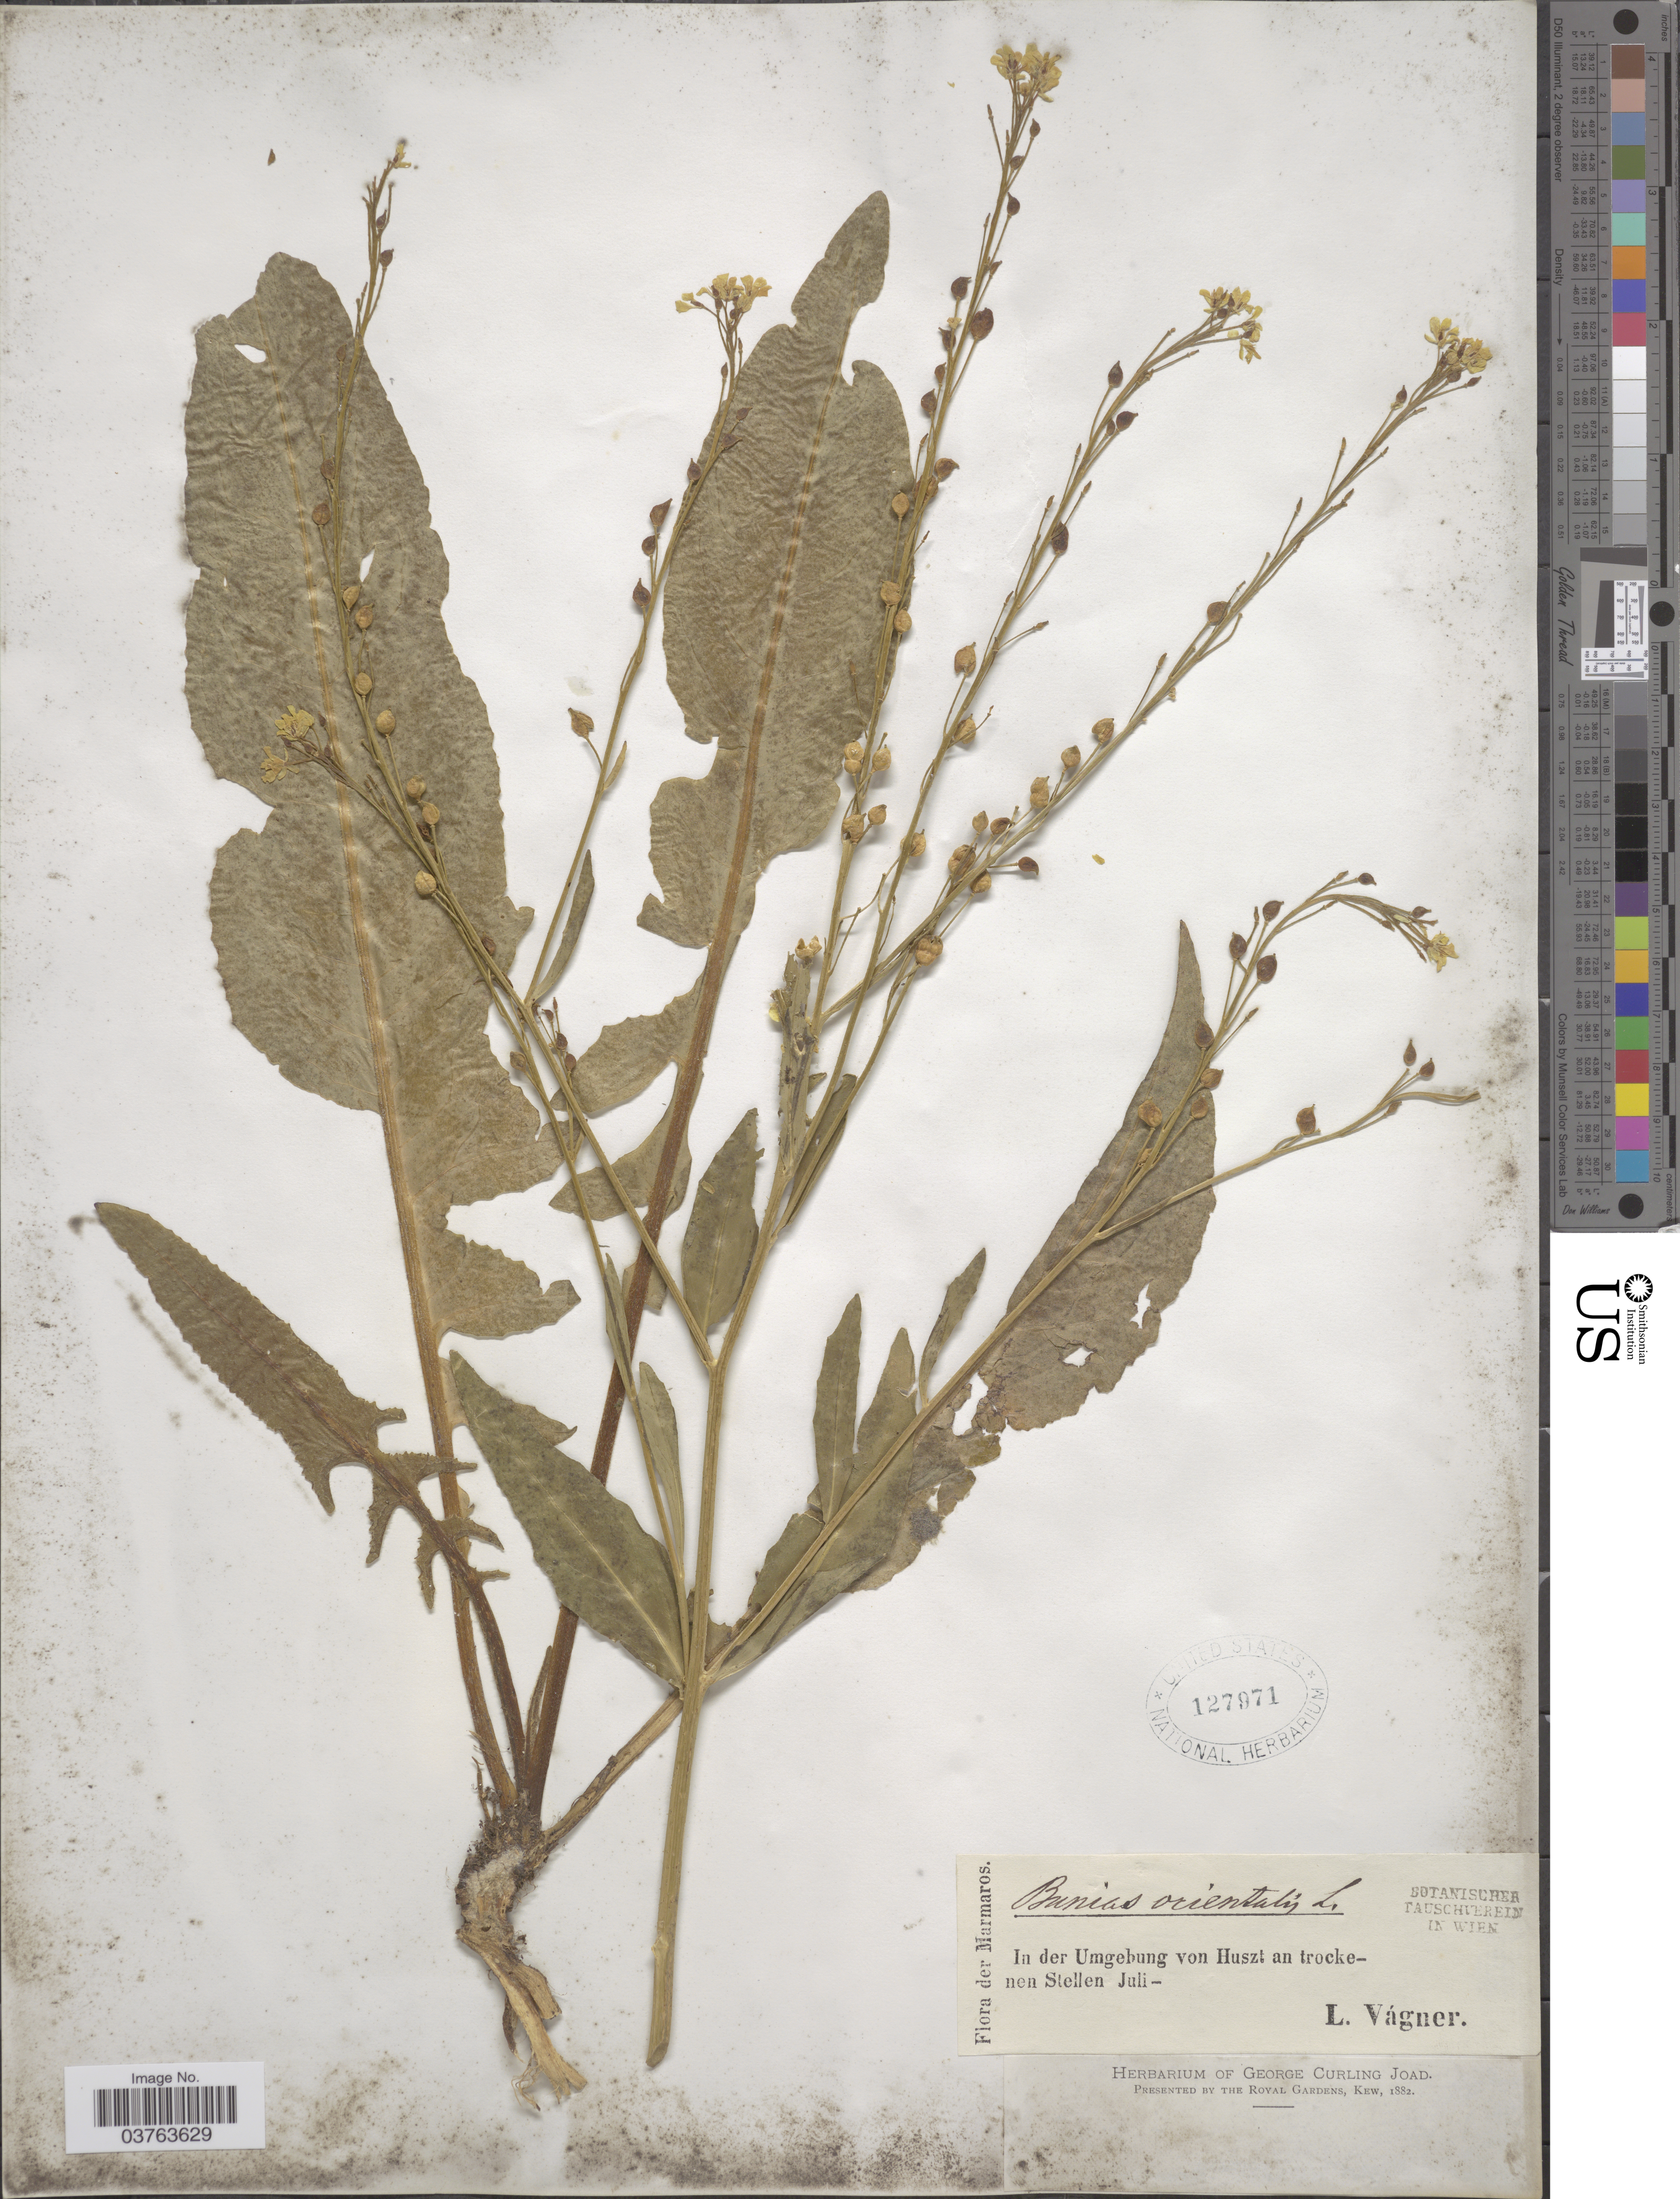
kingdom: Plantae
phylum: Tracheophyta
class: Magnoliopsida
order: Brassicales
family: Brassicaceae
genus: Bunias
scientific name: Bunias orientalis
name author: L.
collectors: L. Vagner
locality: Marmaros. In der Umgebung von Huszt an trockenen Stellen Juli [unsure placement].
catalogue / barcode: US 127971